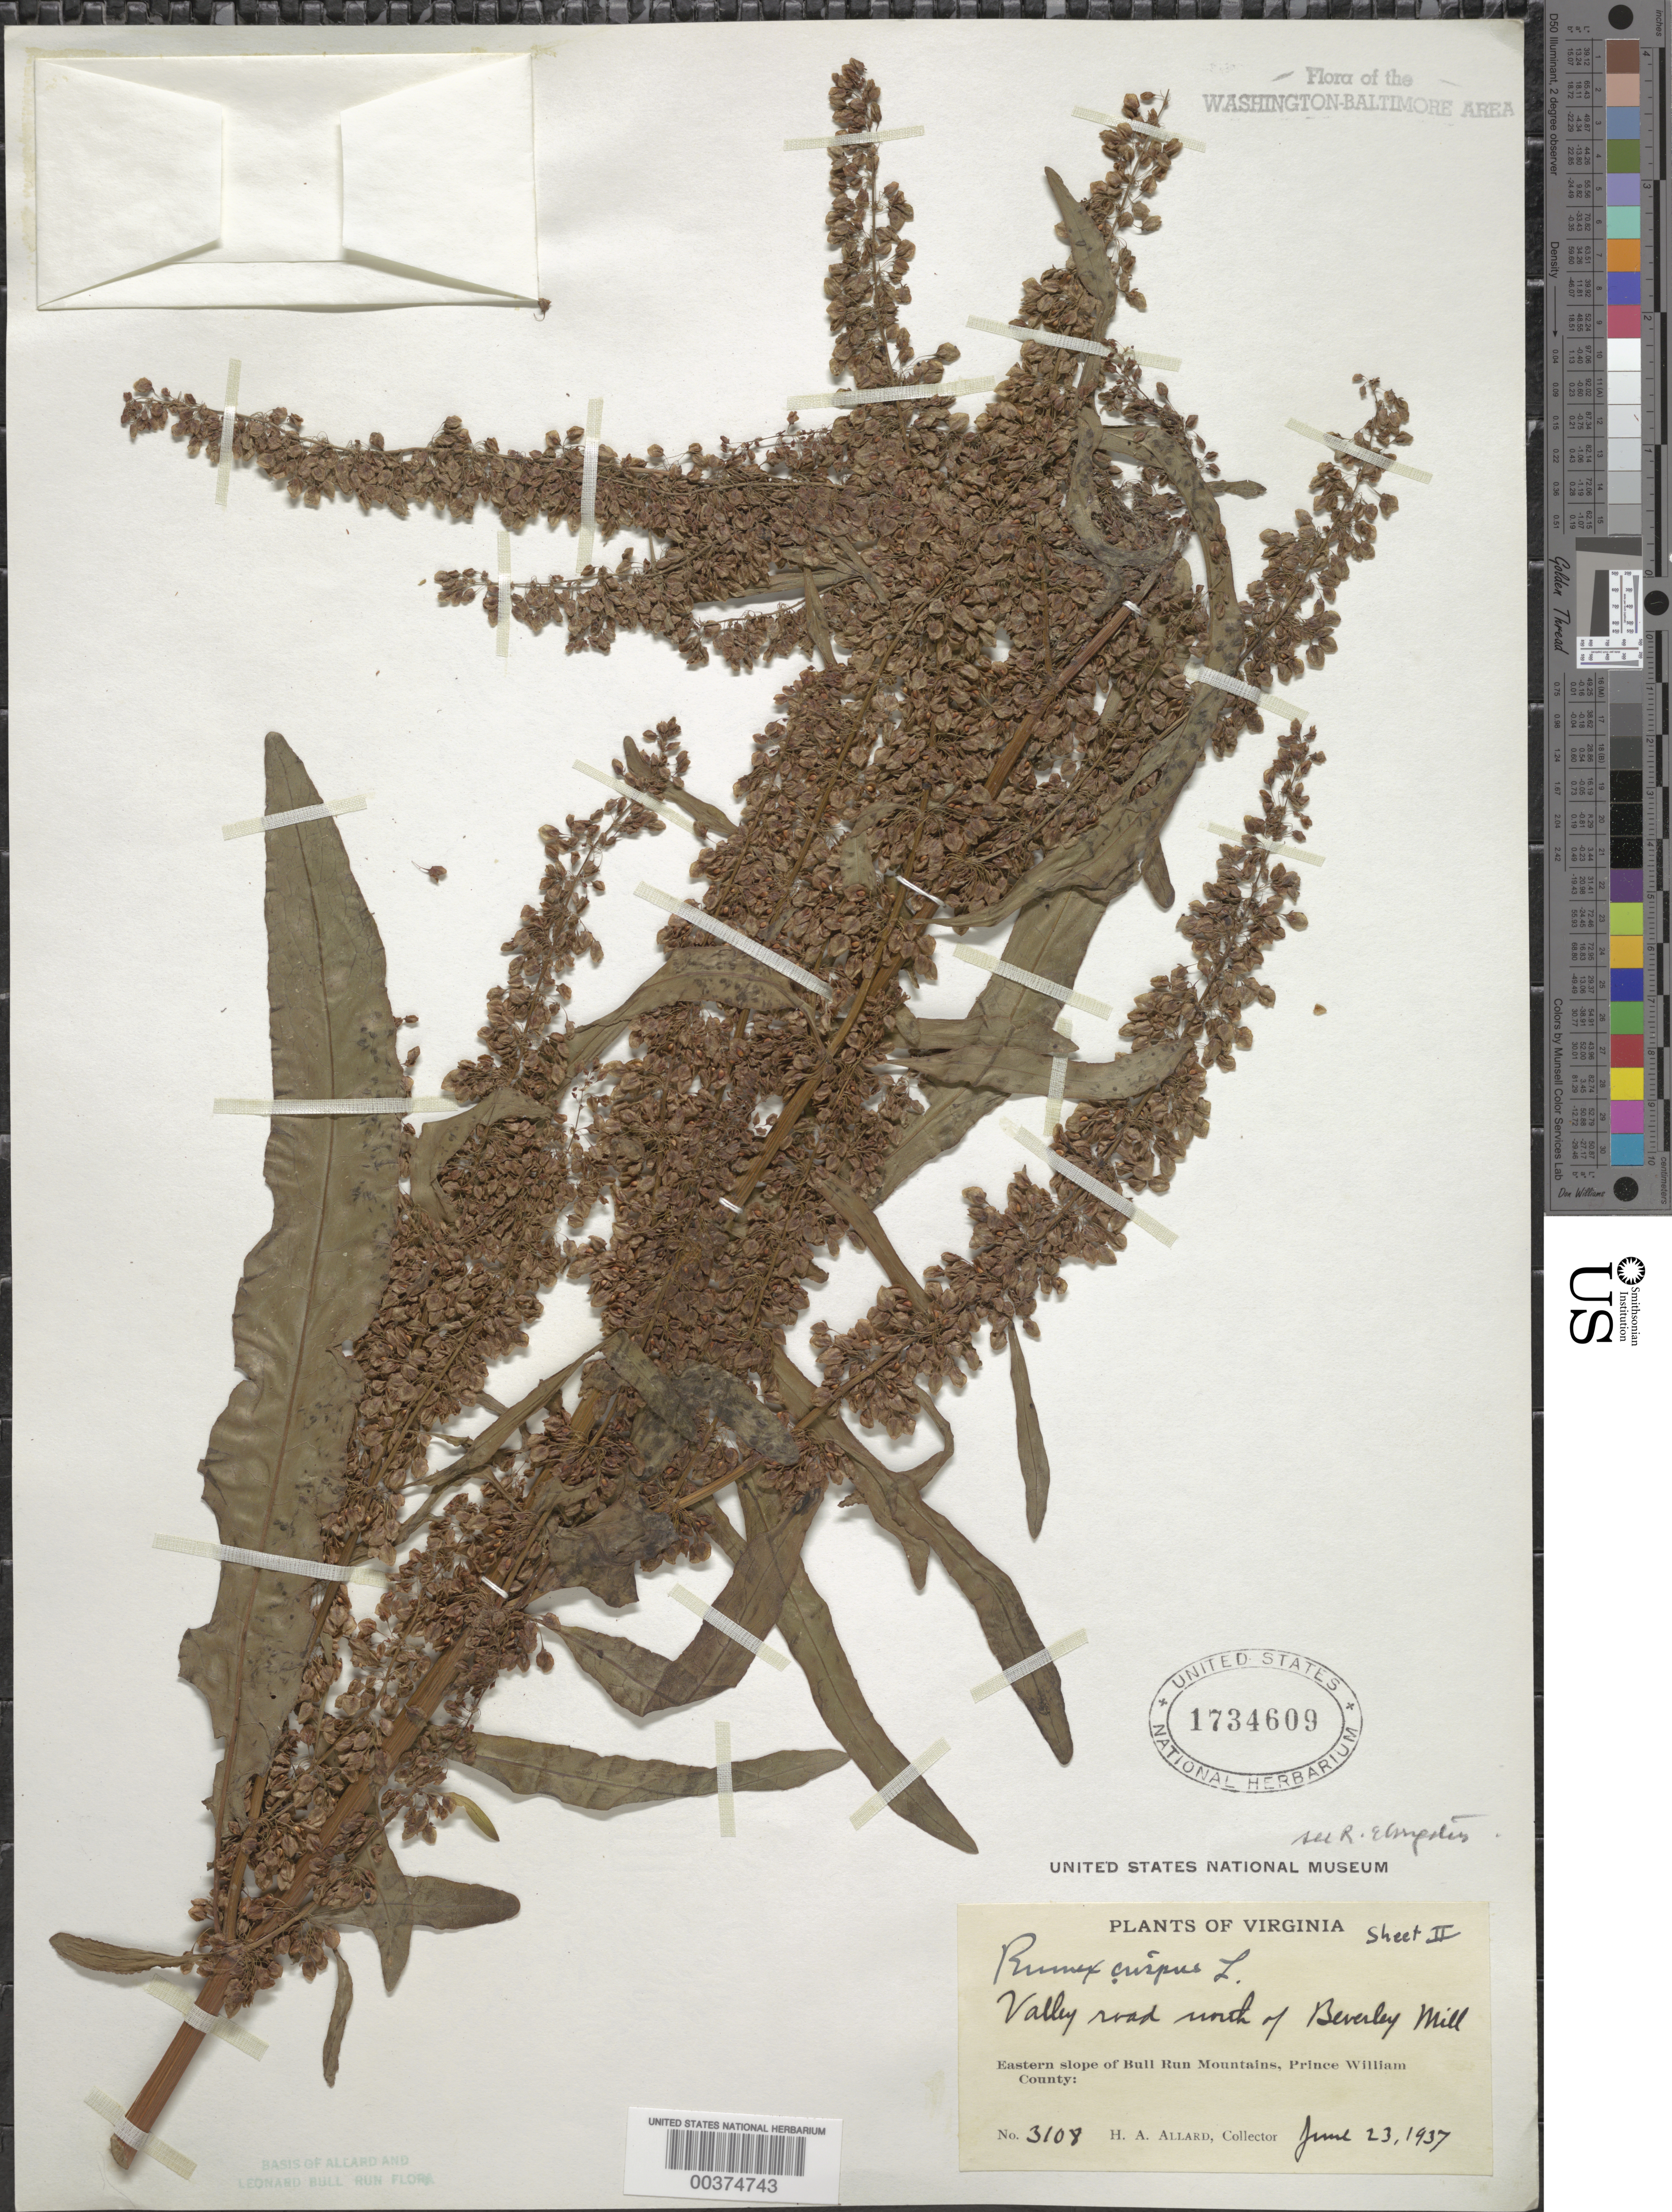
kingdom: Plantae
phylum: Tracheophyta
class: Magnoliopsida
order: Caryophyllales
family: Polygonaceae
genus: Rumex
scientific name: Rumex crispus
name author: L.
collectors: H. A. Allard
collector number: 3108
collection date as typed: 23 Jun 1937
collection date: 1937-06-23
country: United States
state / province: Virginia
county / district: Prince William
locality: North of Beverley Mill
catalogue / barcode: US 1734609